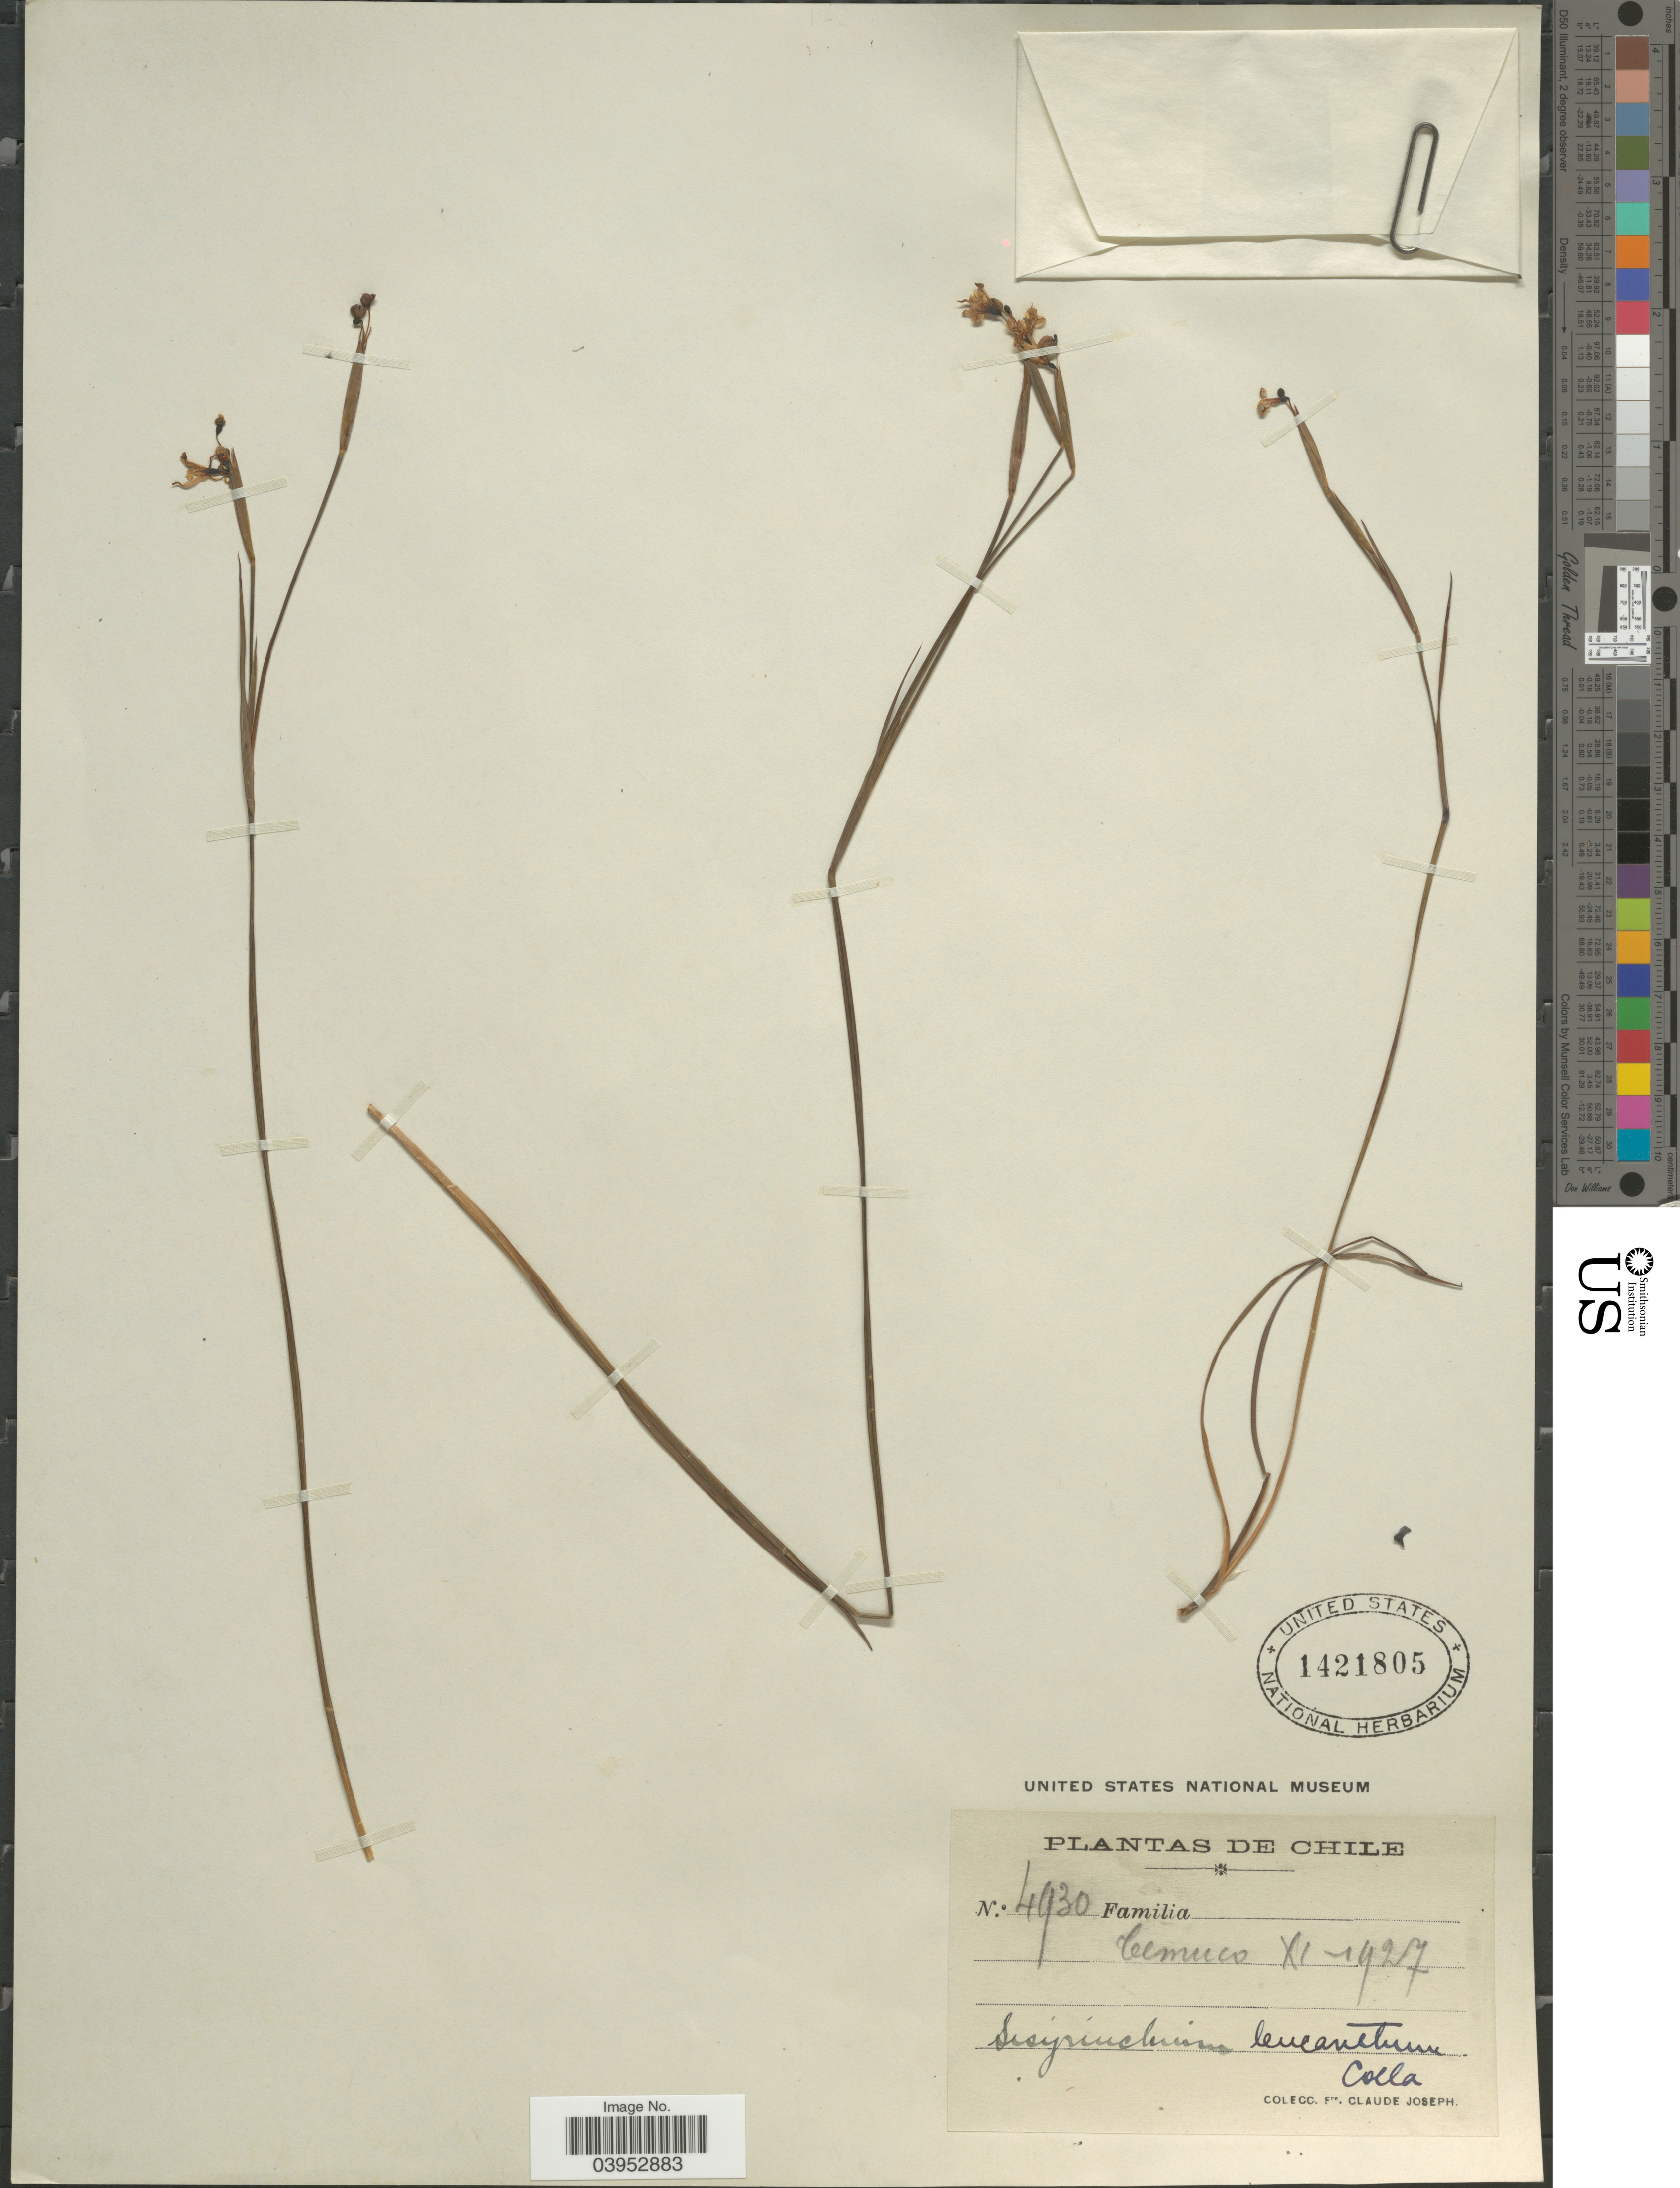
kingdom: Plantae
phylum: Tracheophyta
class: Liliopsida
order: Asparagales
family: Iridaceae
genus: Olsynium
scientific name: Olsynium scirpoideum subsp. leucanthum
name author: (Colla) R.A. Rodr. & Martic.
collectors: Bro. Claude-Joseph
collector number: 4930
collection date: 1927-11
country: Chile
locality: Temuco.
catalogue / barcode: US 1421805